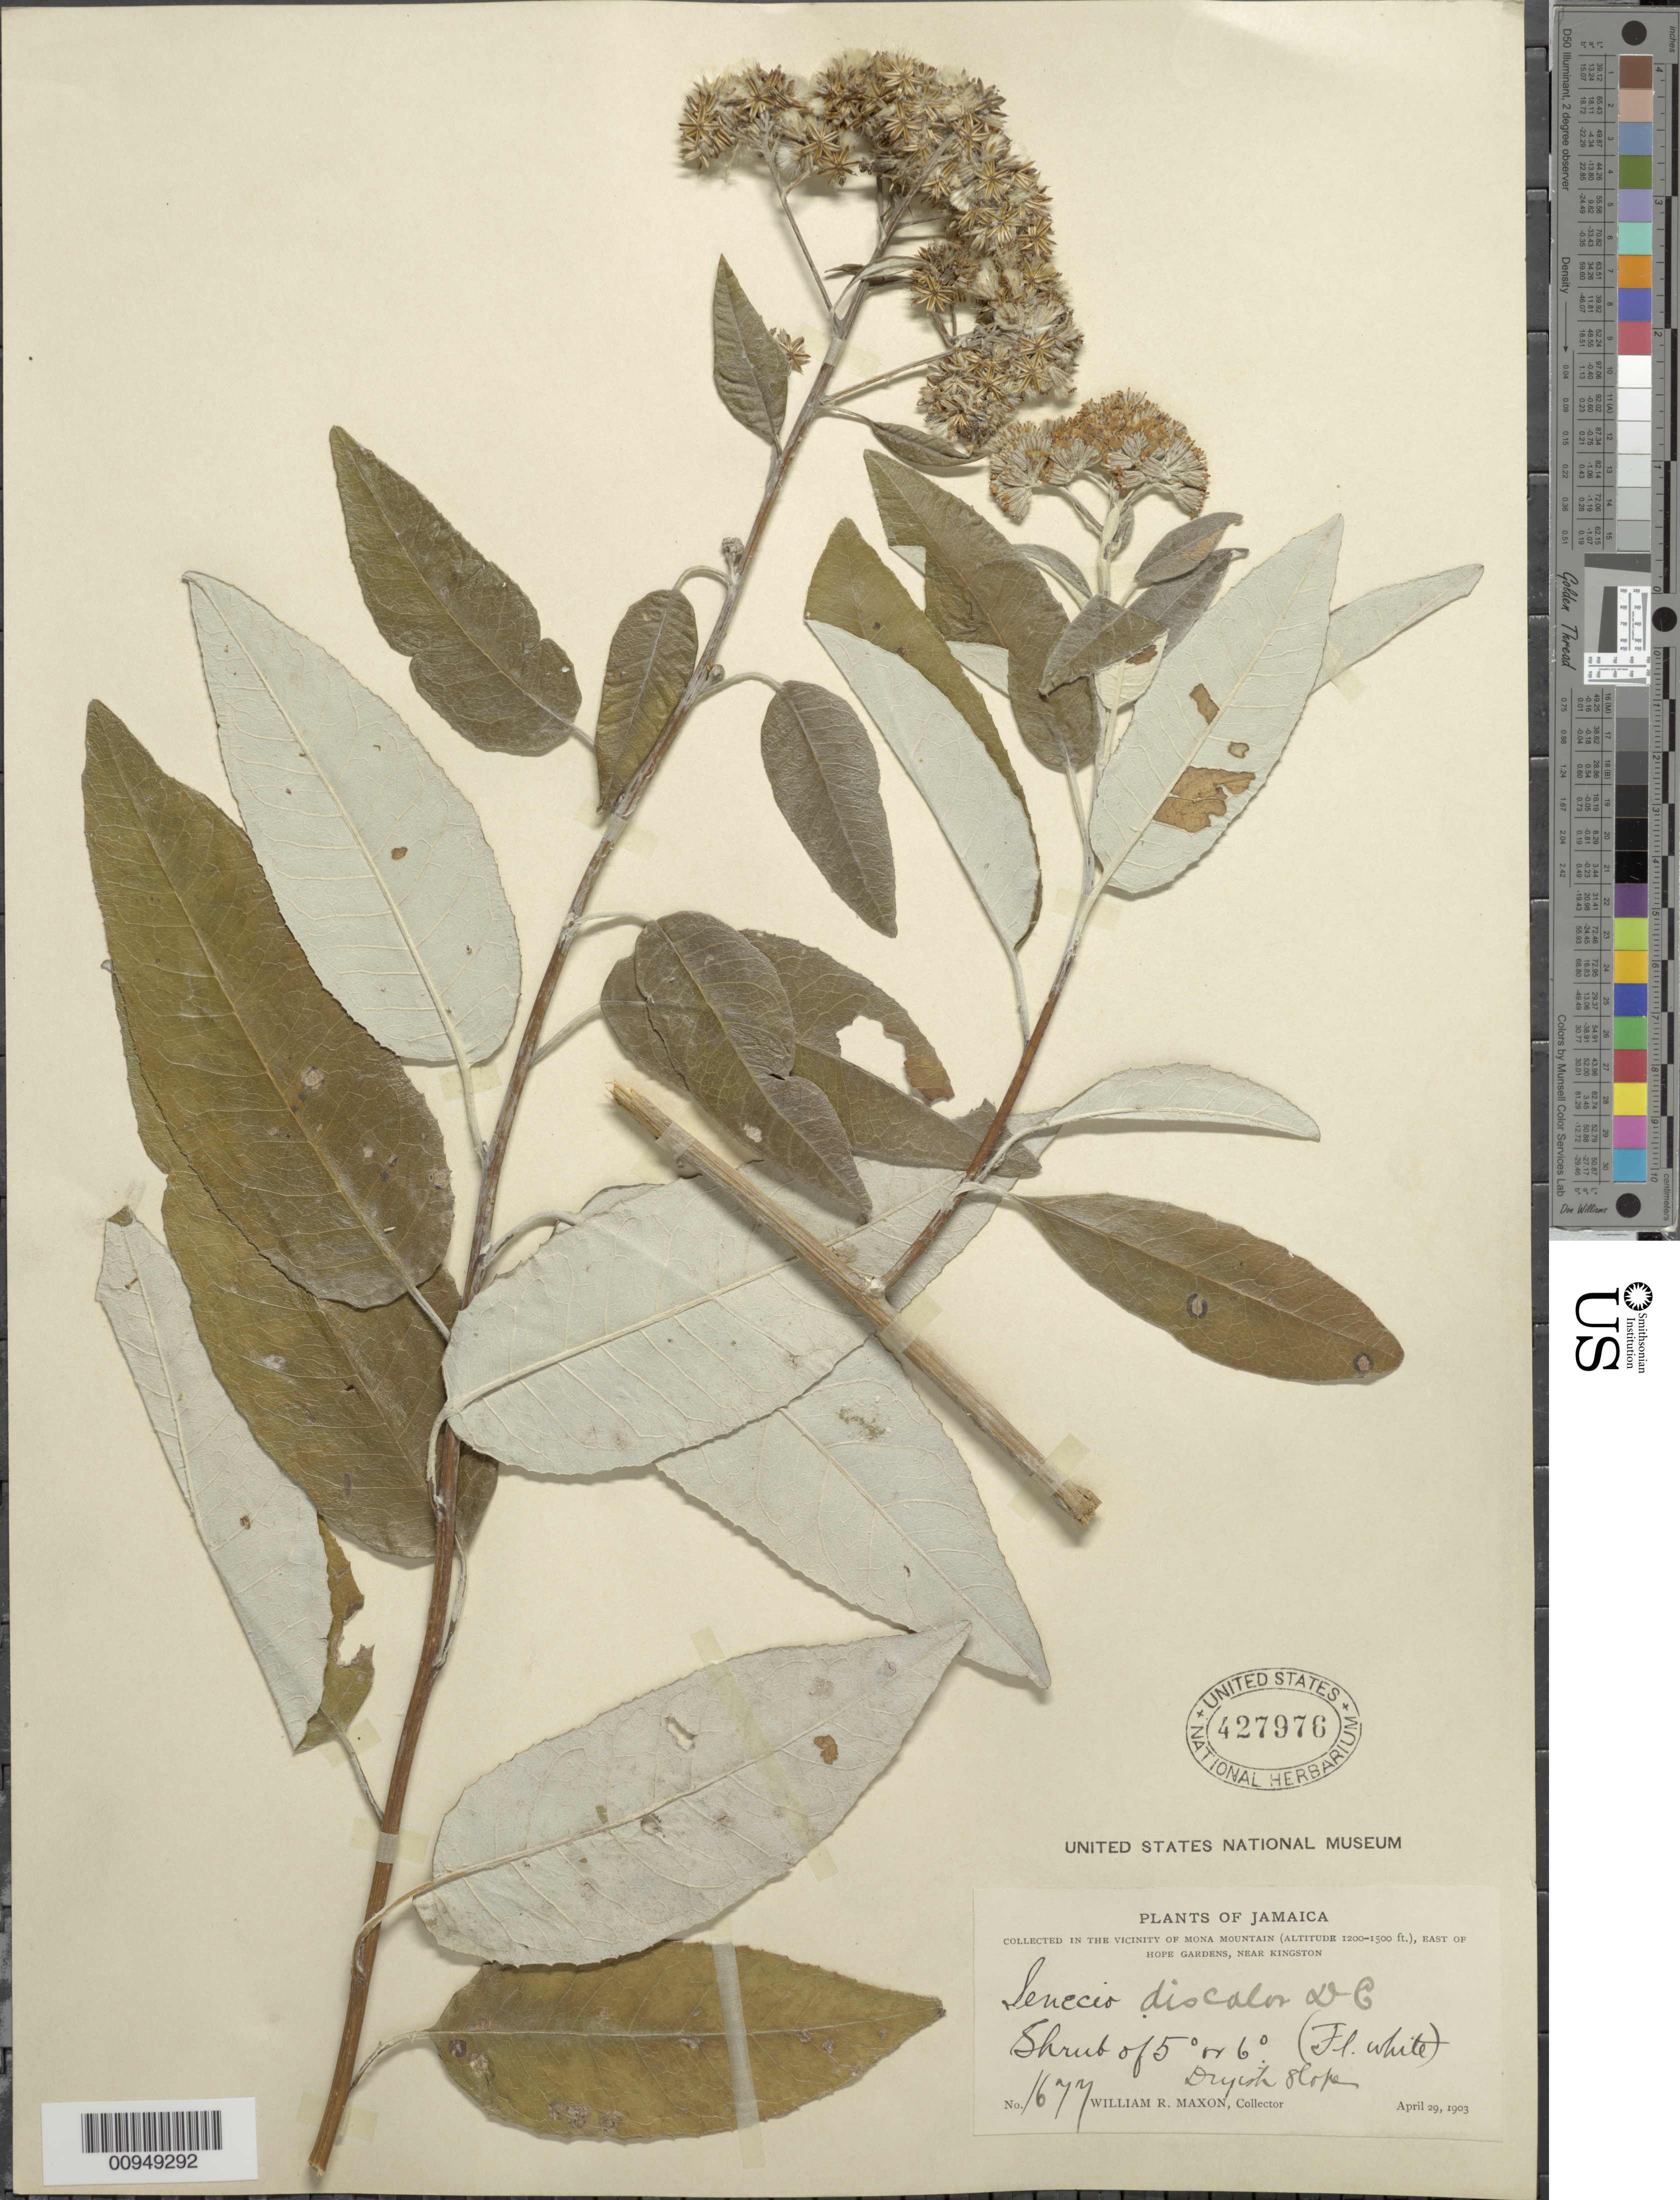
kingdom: Plantae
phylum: Tracheophyta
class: Magnoliopsida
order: Asterales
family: Asteraceae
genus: Zemisia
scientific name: Zemisia discolor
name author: (Sw.) B. Nord.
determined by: Francisco-Ortega, J., (FIUX), Florida International University (UNITED STATES)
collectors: W. R. Maxon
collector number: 1677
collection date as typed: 29 Apr 1903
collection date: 1903-04-29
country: Jamaica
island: Jamaica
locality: Vicinity of Mona Mountain, E of Hope Gardens, near Kingston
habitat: Dryish slope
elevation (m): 366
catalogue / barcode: US 427976